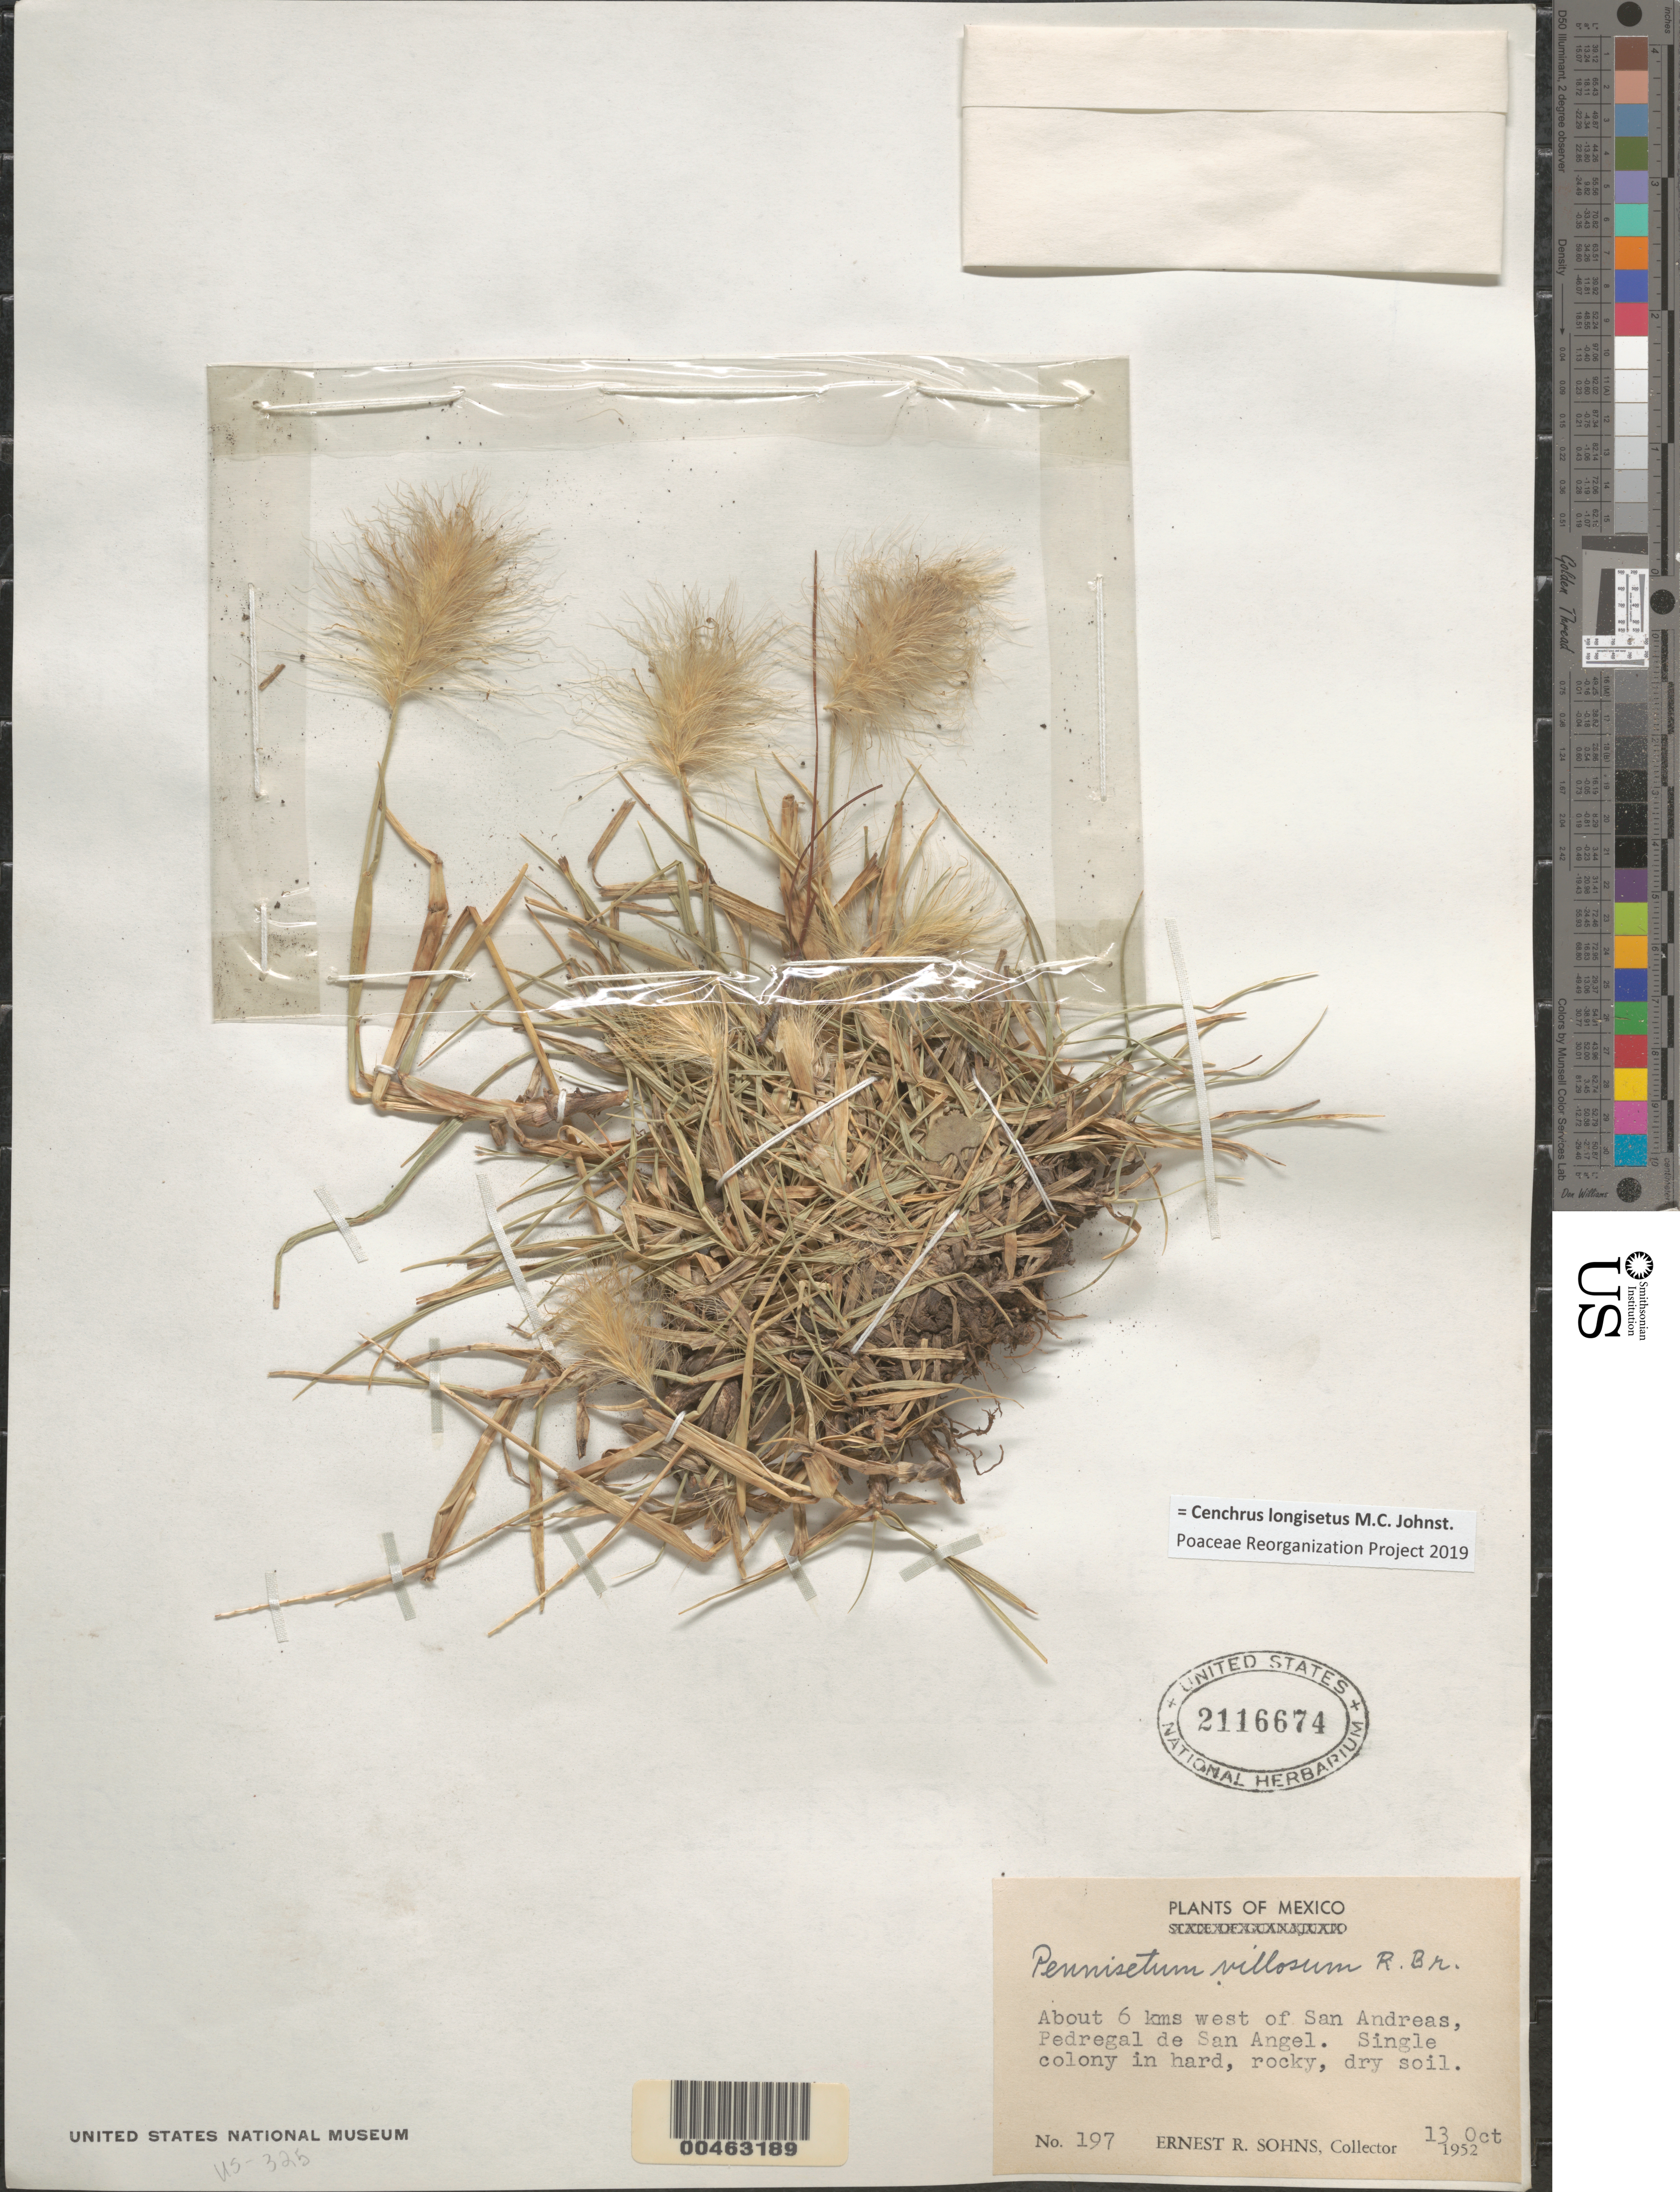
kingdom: Plantae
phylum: Tracheophyta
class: Liliopsida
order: Poales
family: Poaceae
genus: Cenchrus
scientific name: Cenchrus longisetus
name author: M.C. Johnst.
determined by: Poaceae Reorganization Project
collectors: E. R. Sohns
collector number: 197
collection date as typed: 13 Oct 1952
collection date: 1952-10-13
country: Mexico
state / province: Distrito Federal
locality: About 6 km W of San Andreas, Pedregal de San Angel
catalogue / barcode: US 2116674